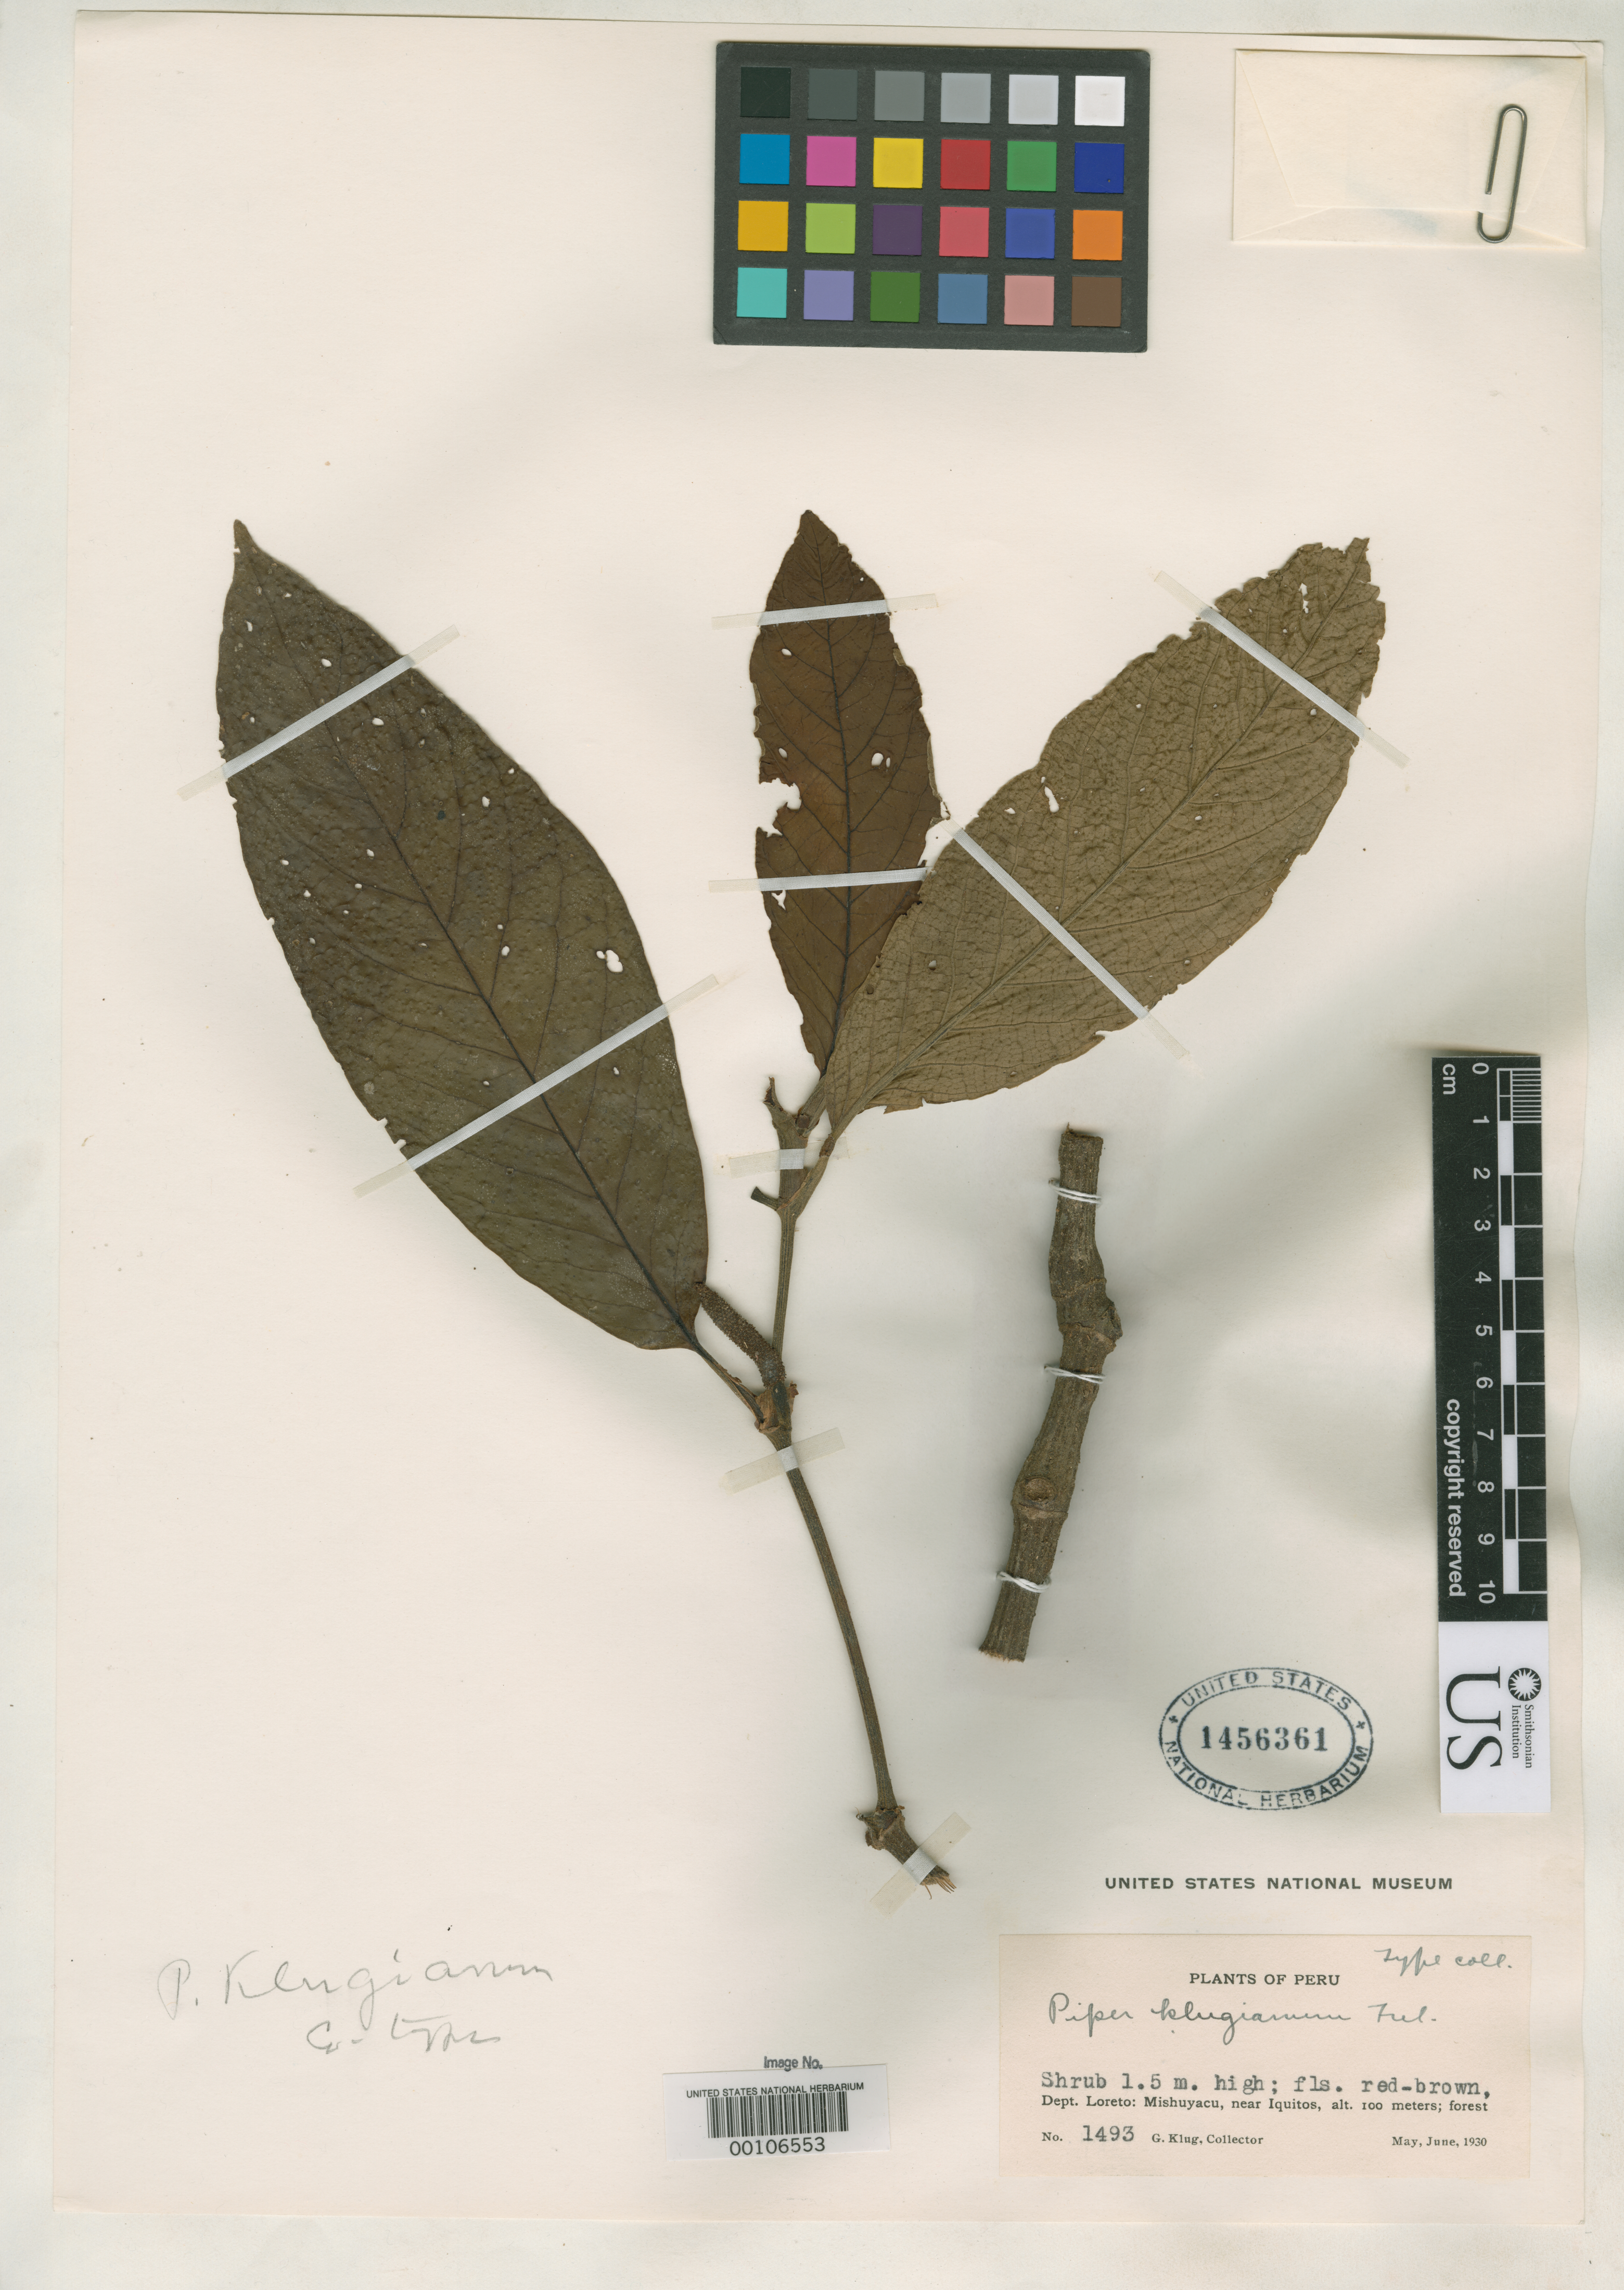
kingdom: Plantae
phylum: Tracheophyta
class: Magnoliopsida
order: Piperales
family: Piperaceae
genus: Piper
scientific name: Piper klugianum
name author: Trel. in J.F. Macbr.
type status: Isotype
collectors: G. Klug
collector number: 1493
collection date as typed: May 1930 to -- Jun 1930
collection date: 1930-05/1930-06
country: Peru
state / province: Loreto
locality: Mishuyacu, near Iquitos.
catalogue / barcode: US 1456361